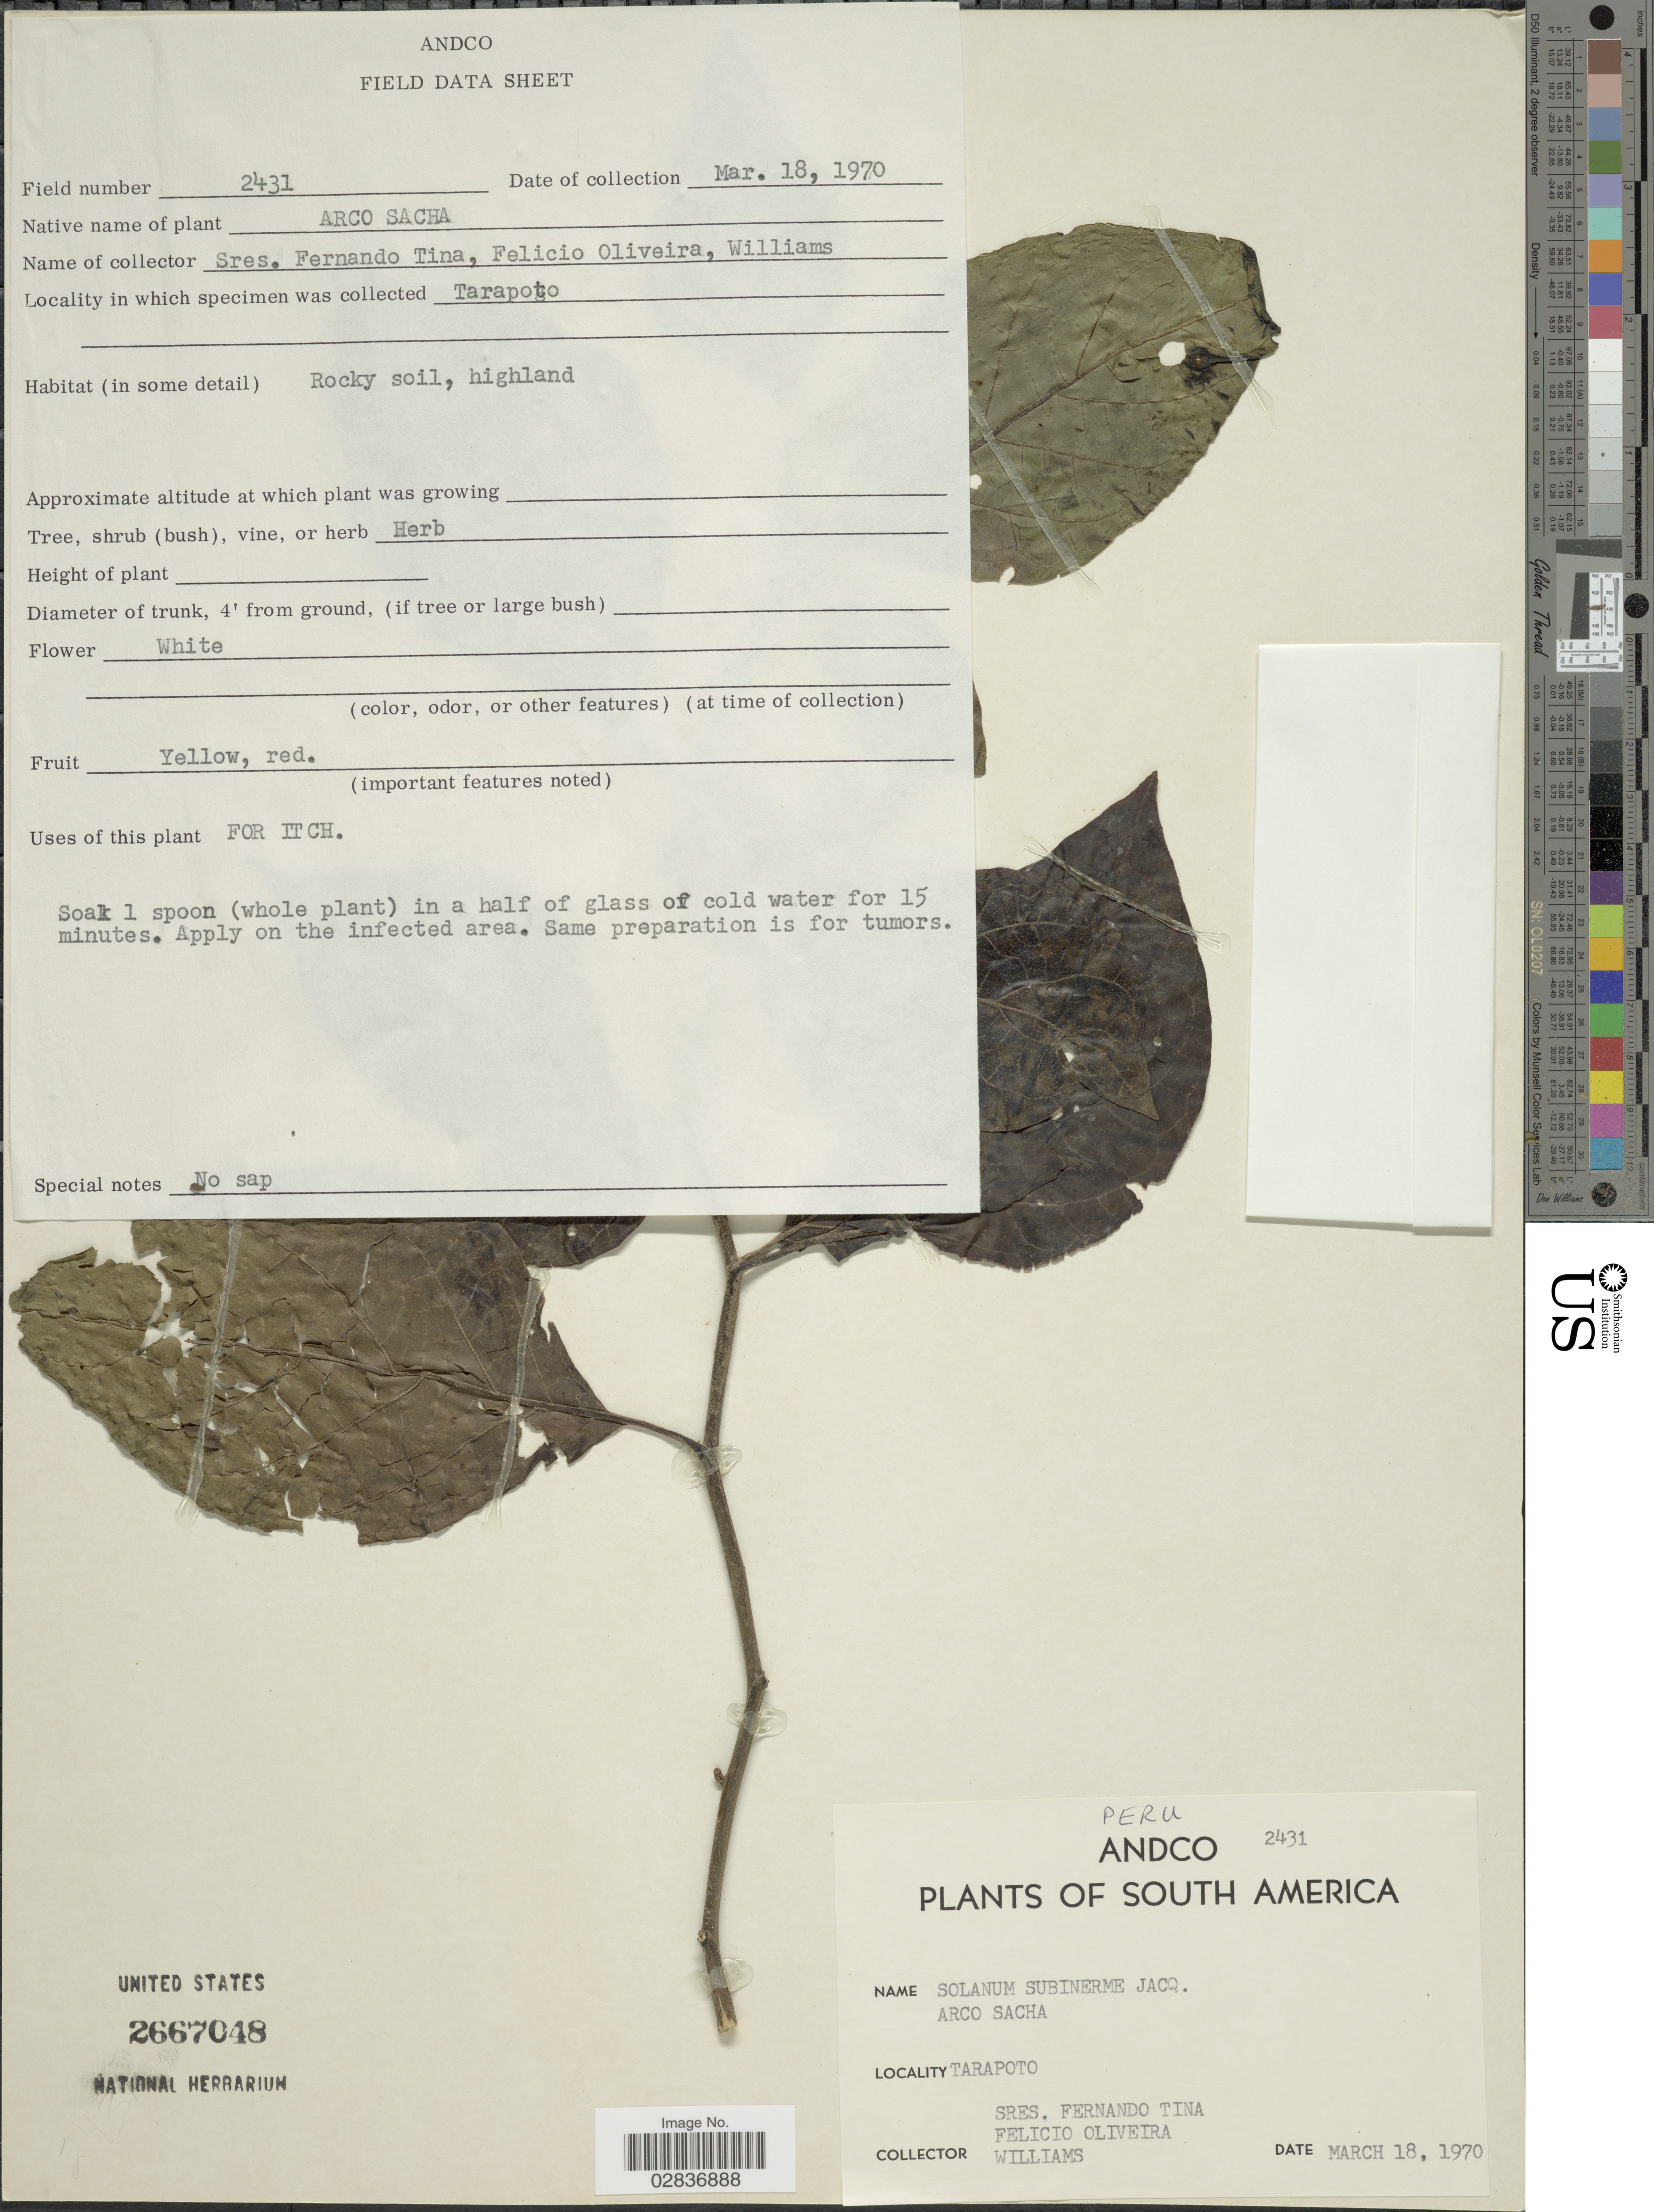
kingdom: Plantae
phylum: Tracheophyta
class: Magnoliopsida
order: Solanales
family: Solanaceae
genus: Solanum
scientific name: Solanum subinerme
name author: Jacq.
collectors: F. Tina, F. Oliveira & -- Williams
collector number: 2431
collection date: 1970-03-18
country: Peru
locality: Andco, Tarapoto.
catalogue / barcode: US 2667048